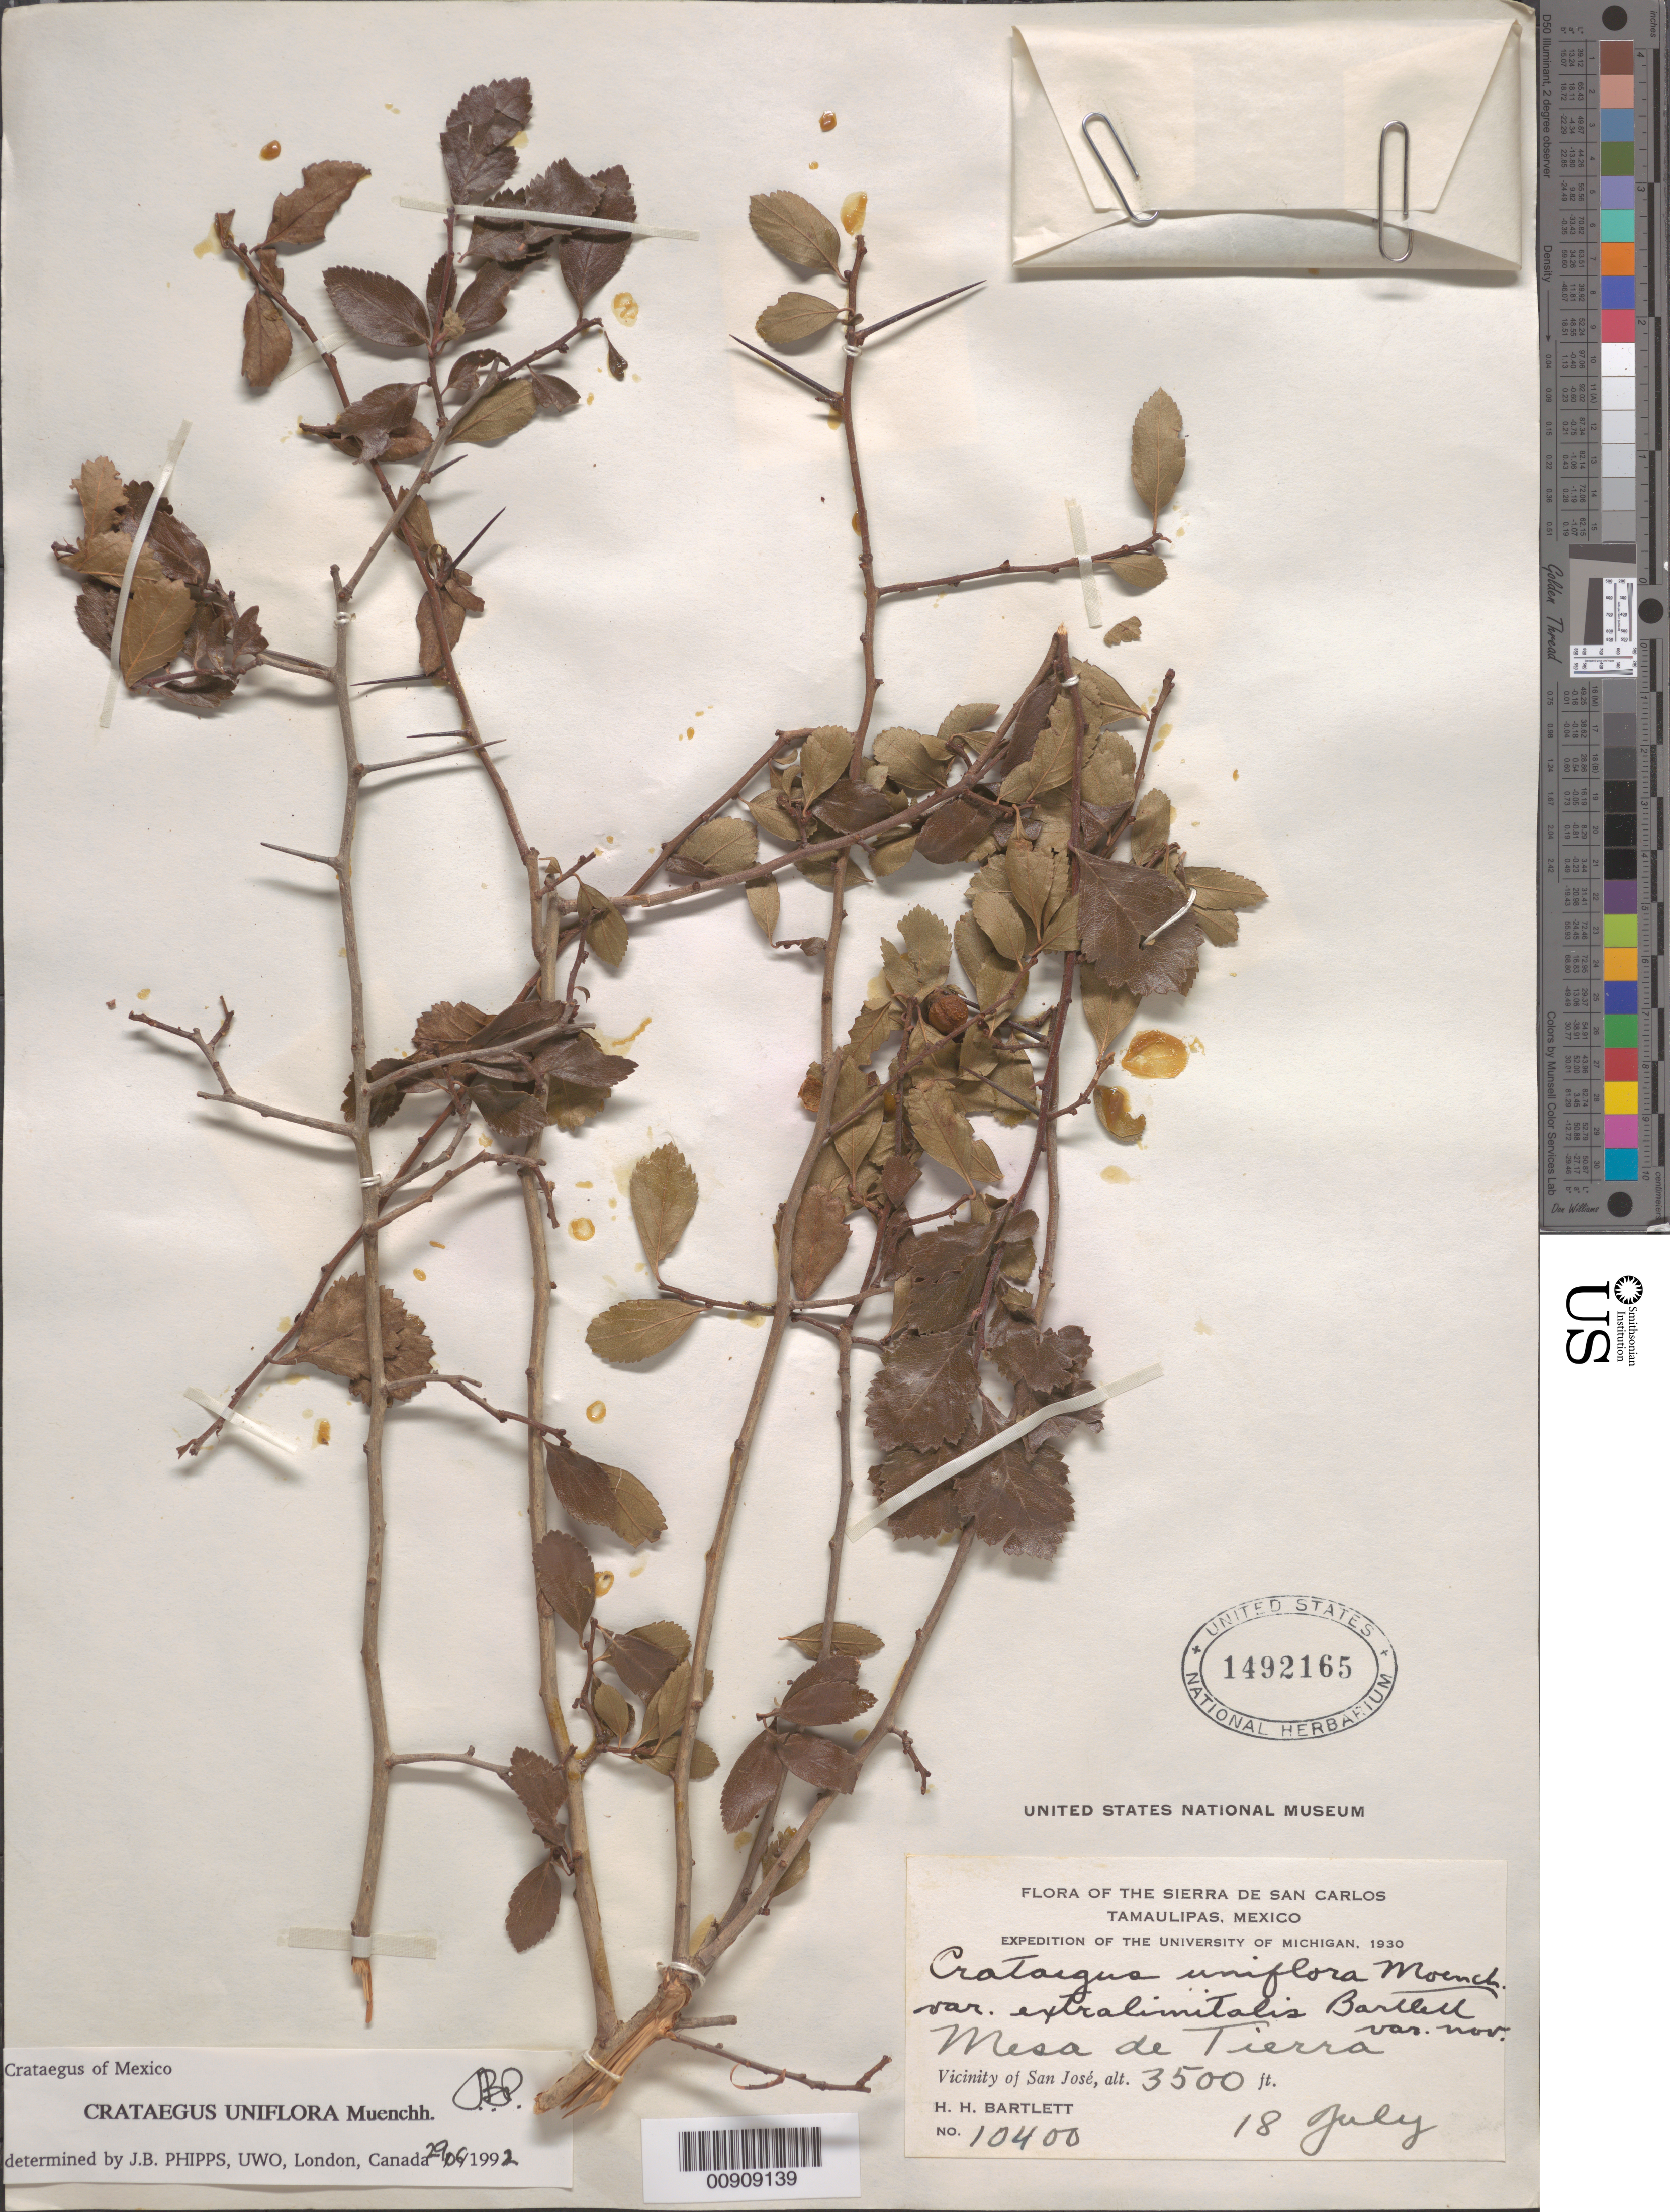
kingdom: Plantae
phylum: Tracheophyta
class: Magnoliopsida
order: Rosales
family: Rosaceae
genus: Crataegus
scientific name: Crataegus uniflora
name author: Münchh.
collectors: H. H. Bartlett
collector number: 10400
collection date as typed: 18 Jul 1930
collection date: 1930-07-18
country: Mexico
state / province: Tamaulipas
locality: Mesa de Tierra. Vicinity of San José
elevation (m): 1067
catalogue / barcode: US 1492165